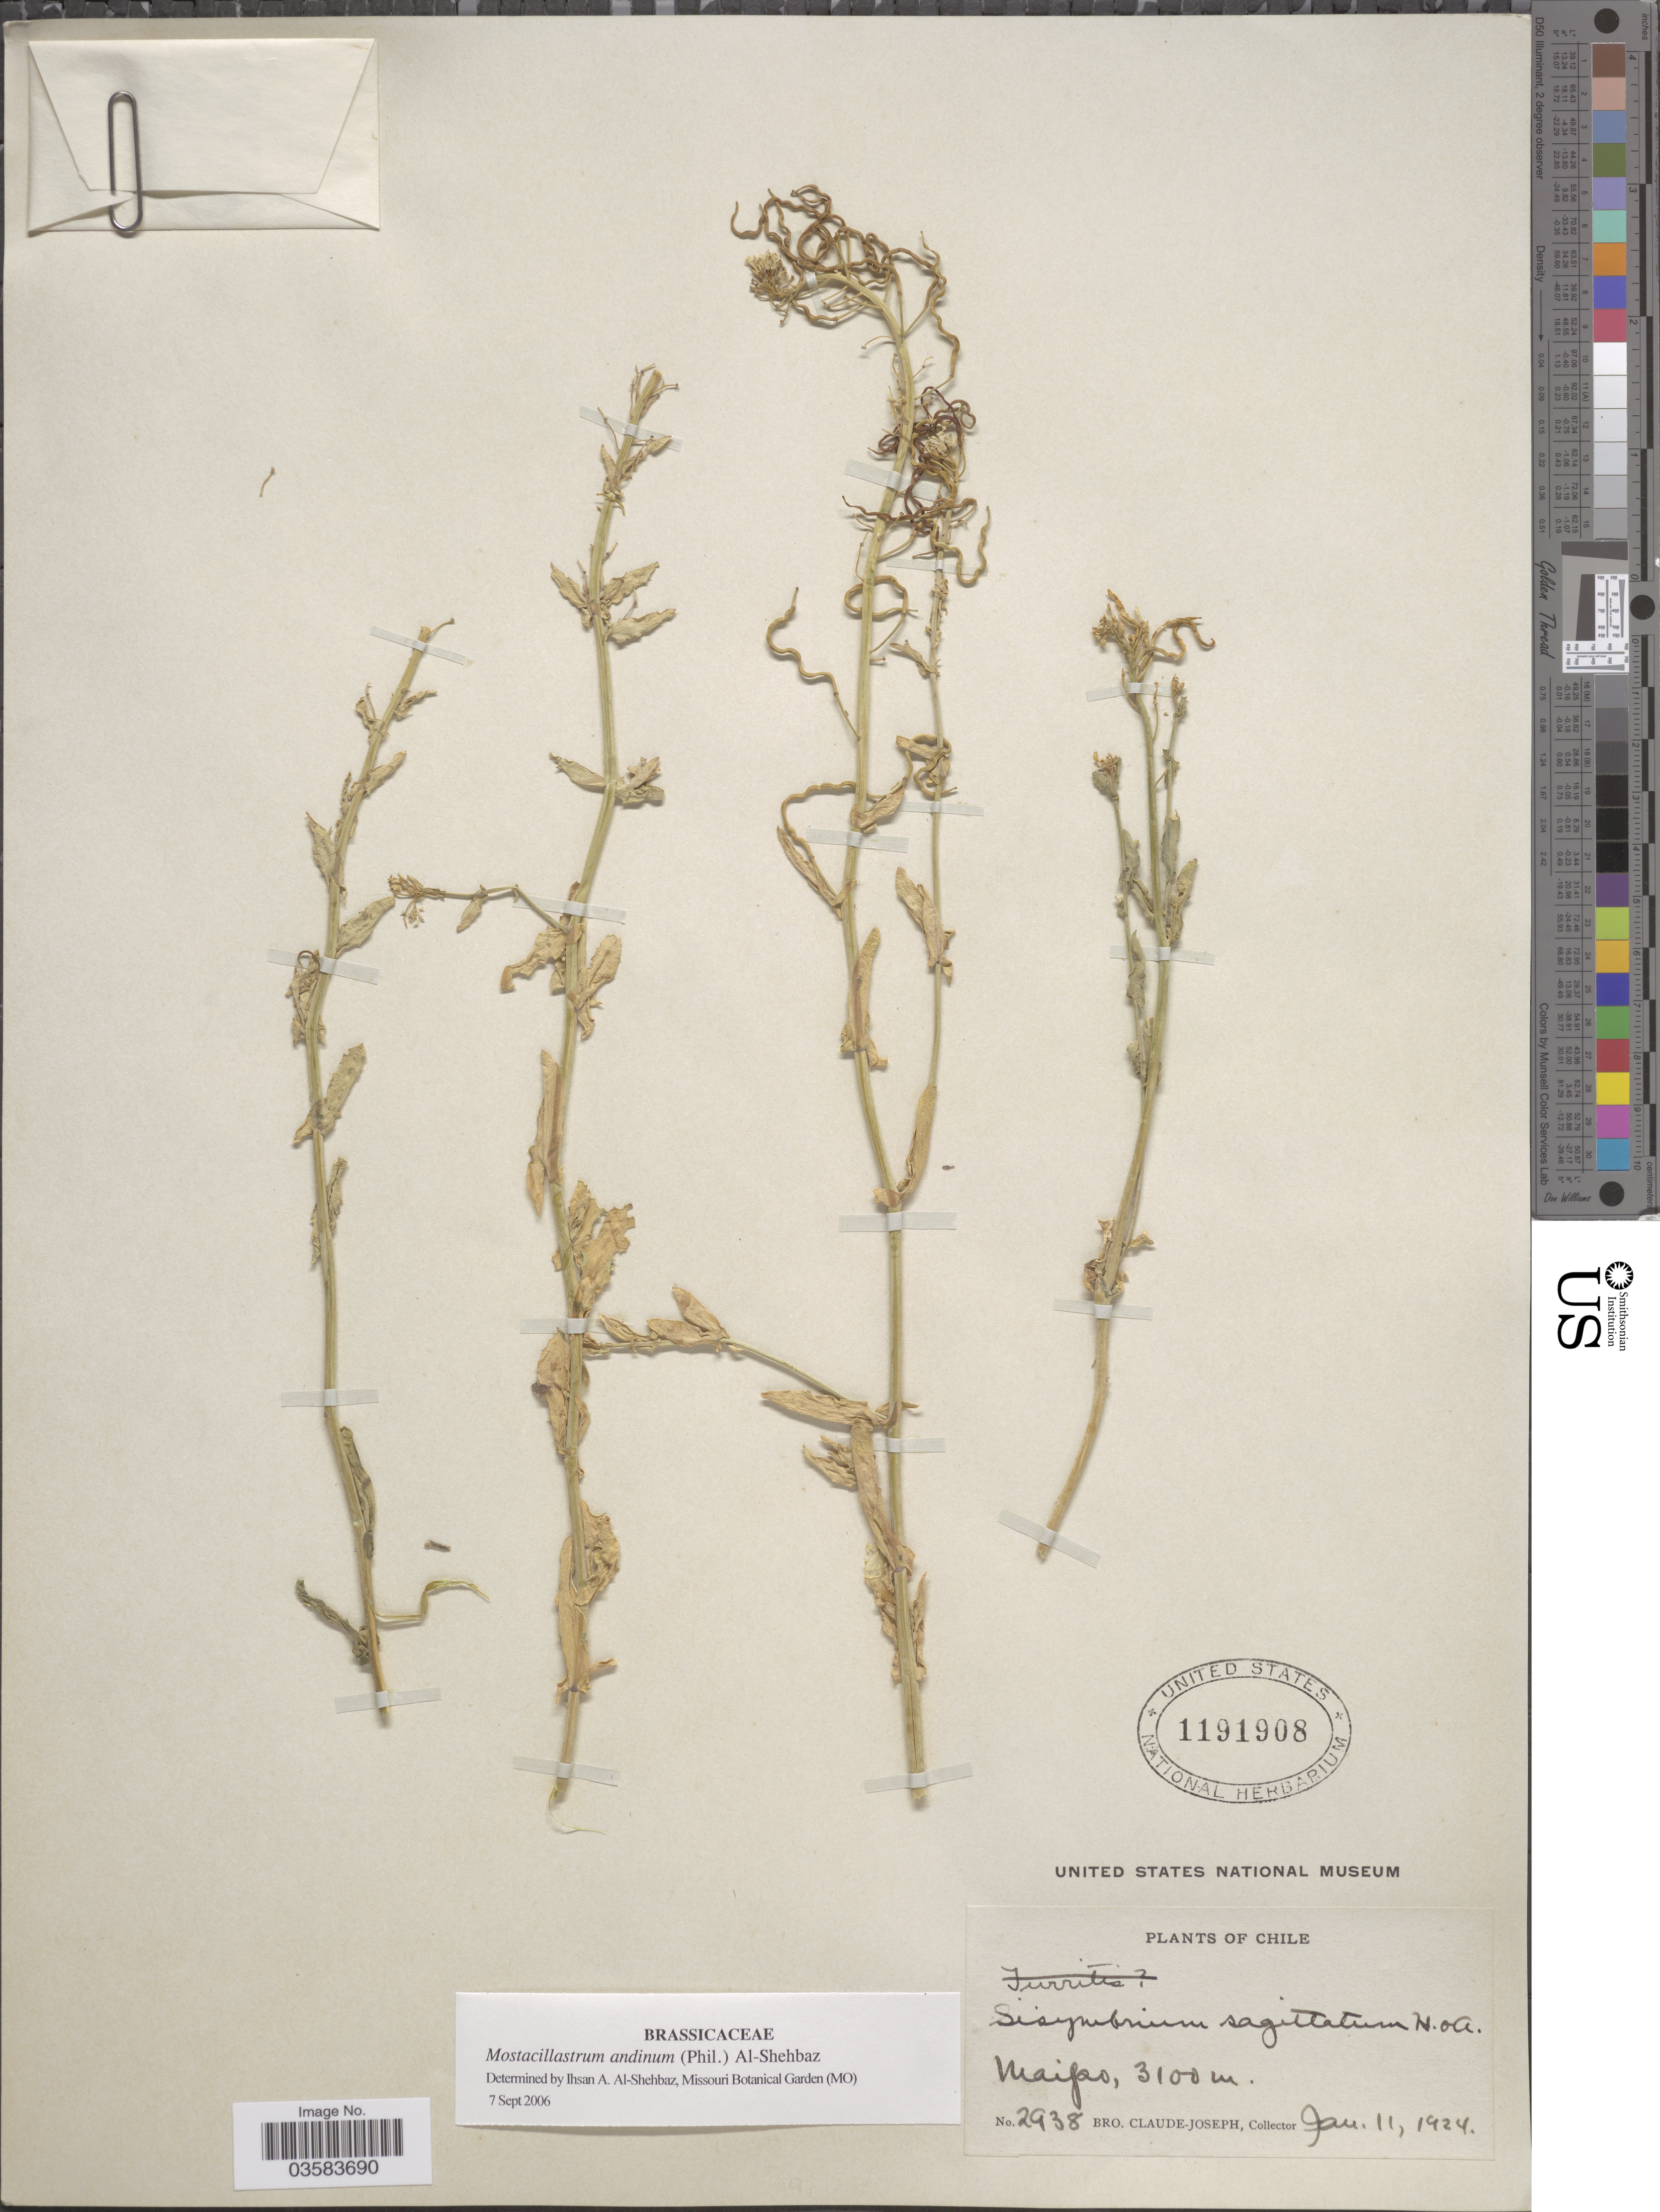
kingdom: Plantae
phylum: Tracheophyta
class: Magnoliopsida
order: Brassicales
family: Brassicaceae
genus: Mostacillastrum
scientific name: Mostacillastrum andinum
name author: (Phil.) Al-Shehbaz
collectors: Bro. Claude-Joseph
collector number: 2938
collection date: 1924-01-11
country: Chile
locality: Maipo.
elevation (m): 3100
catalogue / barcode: US 1191908